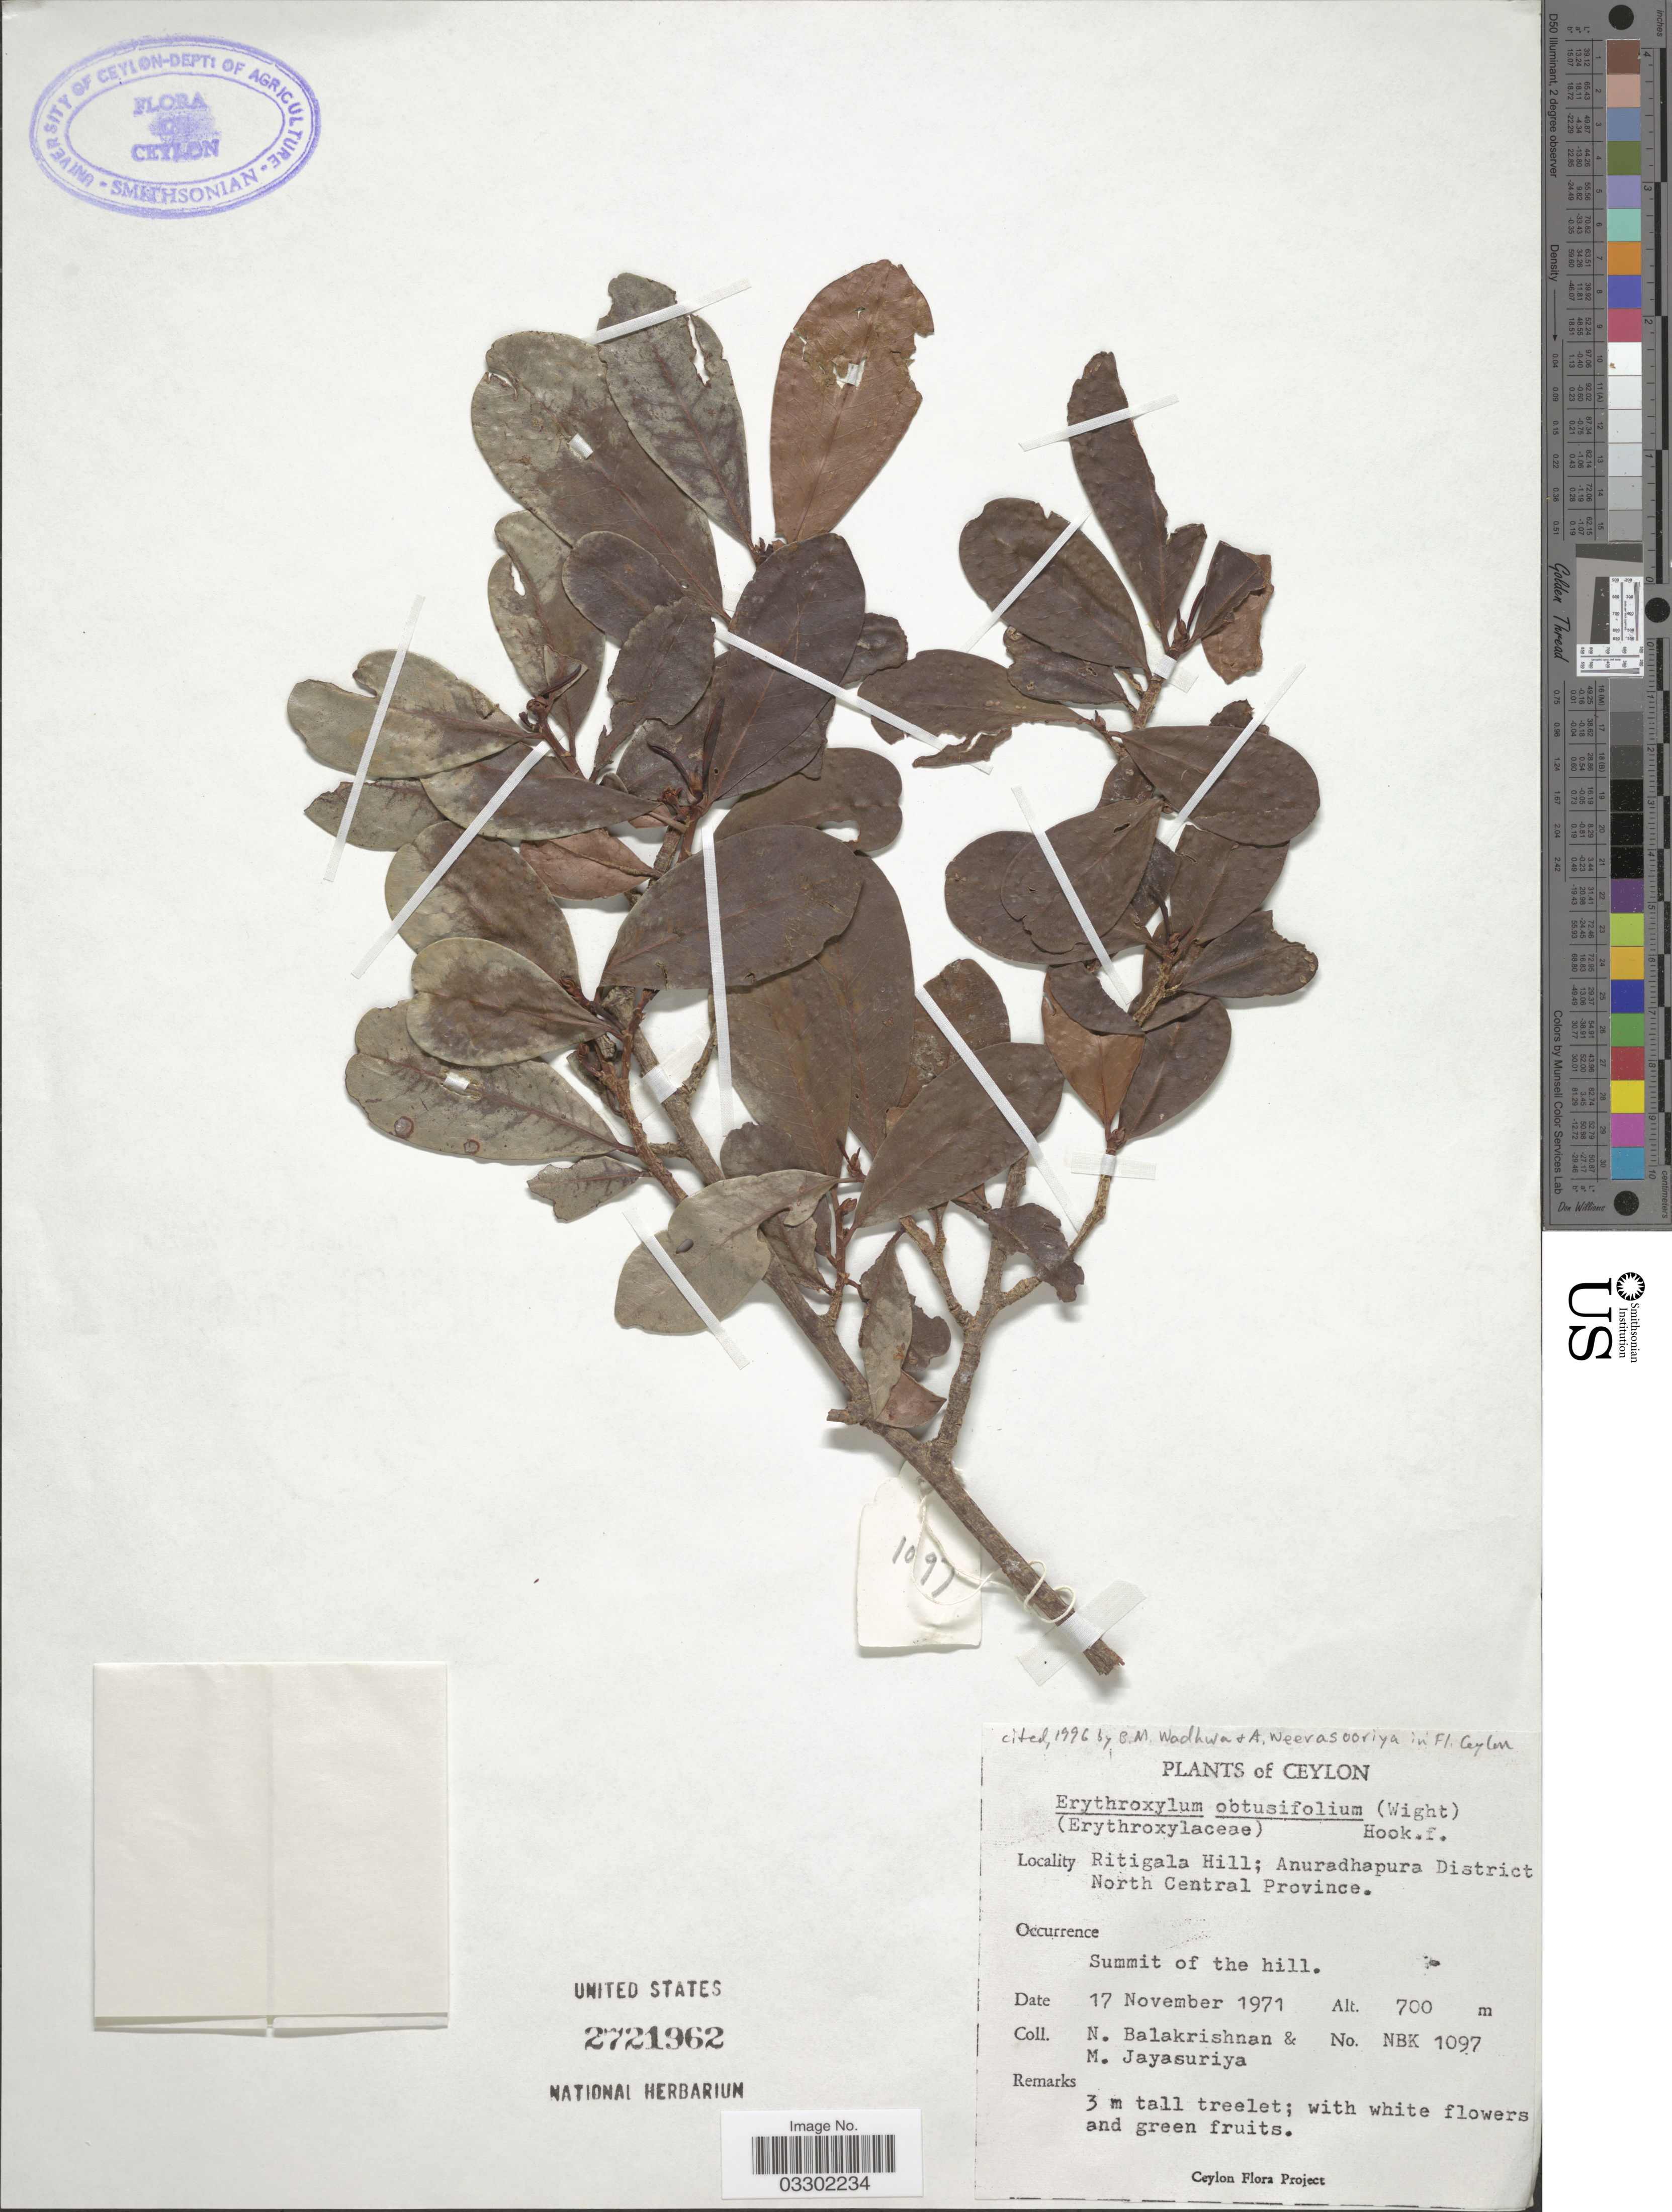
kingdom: Plantae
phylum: Tracheophyta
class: Magnoliopsida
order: Malpighiales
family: Erythroxylaceae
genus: Erythroxylum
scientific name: Erythroxylum obtusifolium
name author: Hook. f.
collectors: N. Balakrishnan & M. Jayasuriya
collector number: NBK1097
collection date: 1971-11-17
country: Sri Lanka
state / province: North Central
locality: Ceylon, Ritigala Hill; Anuradhapura District.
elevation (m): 700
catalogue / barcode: US 2721962